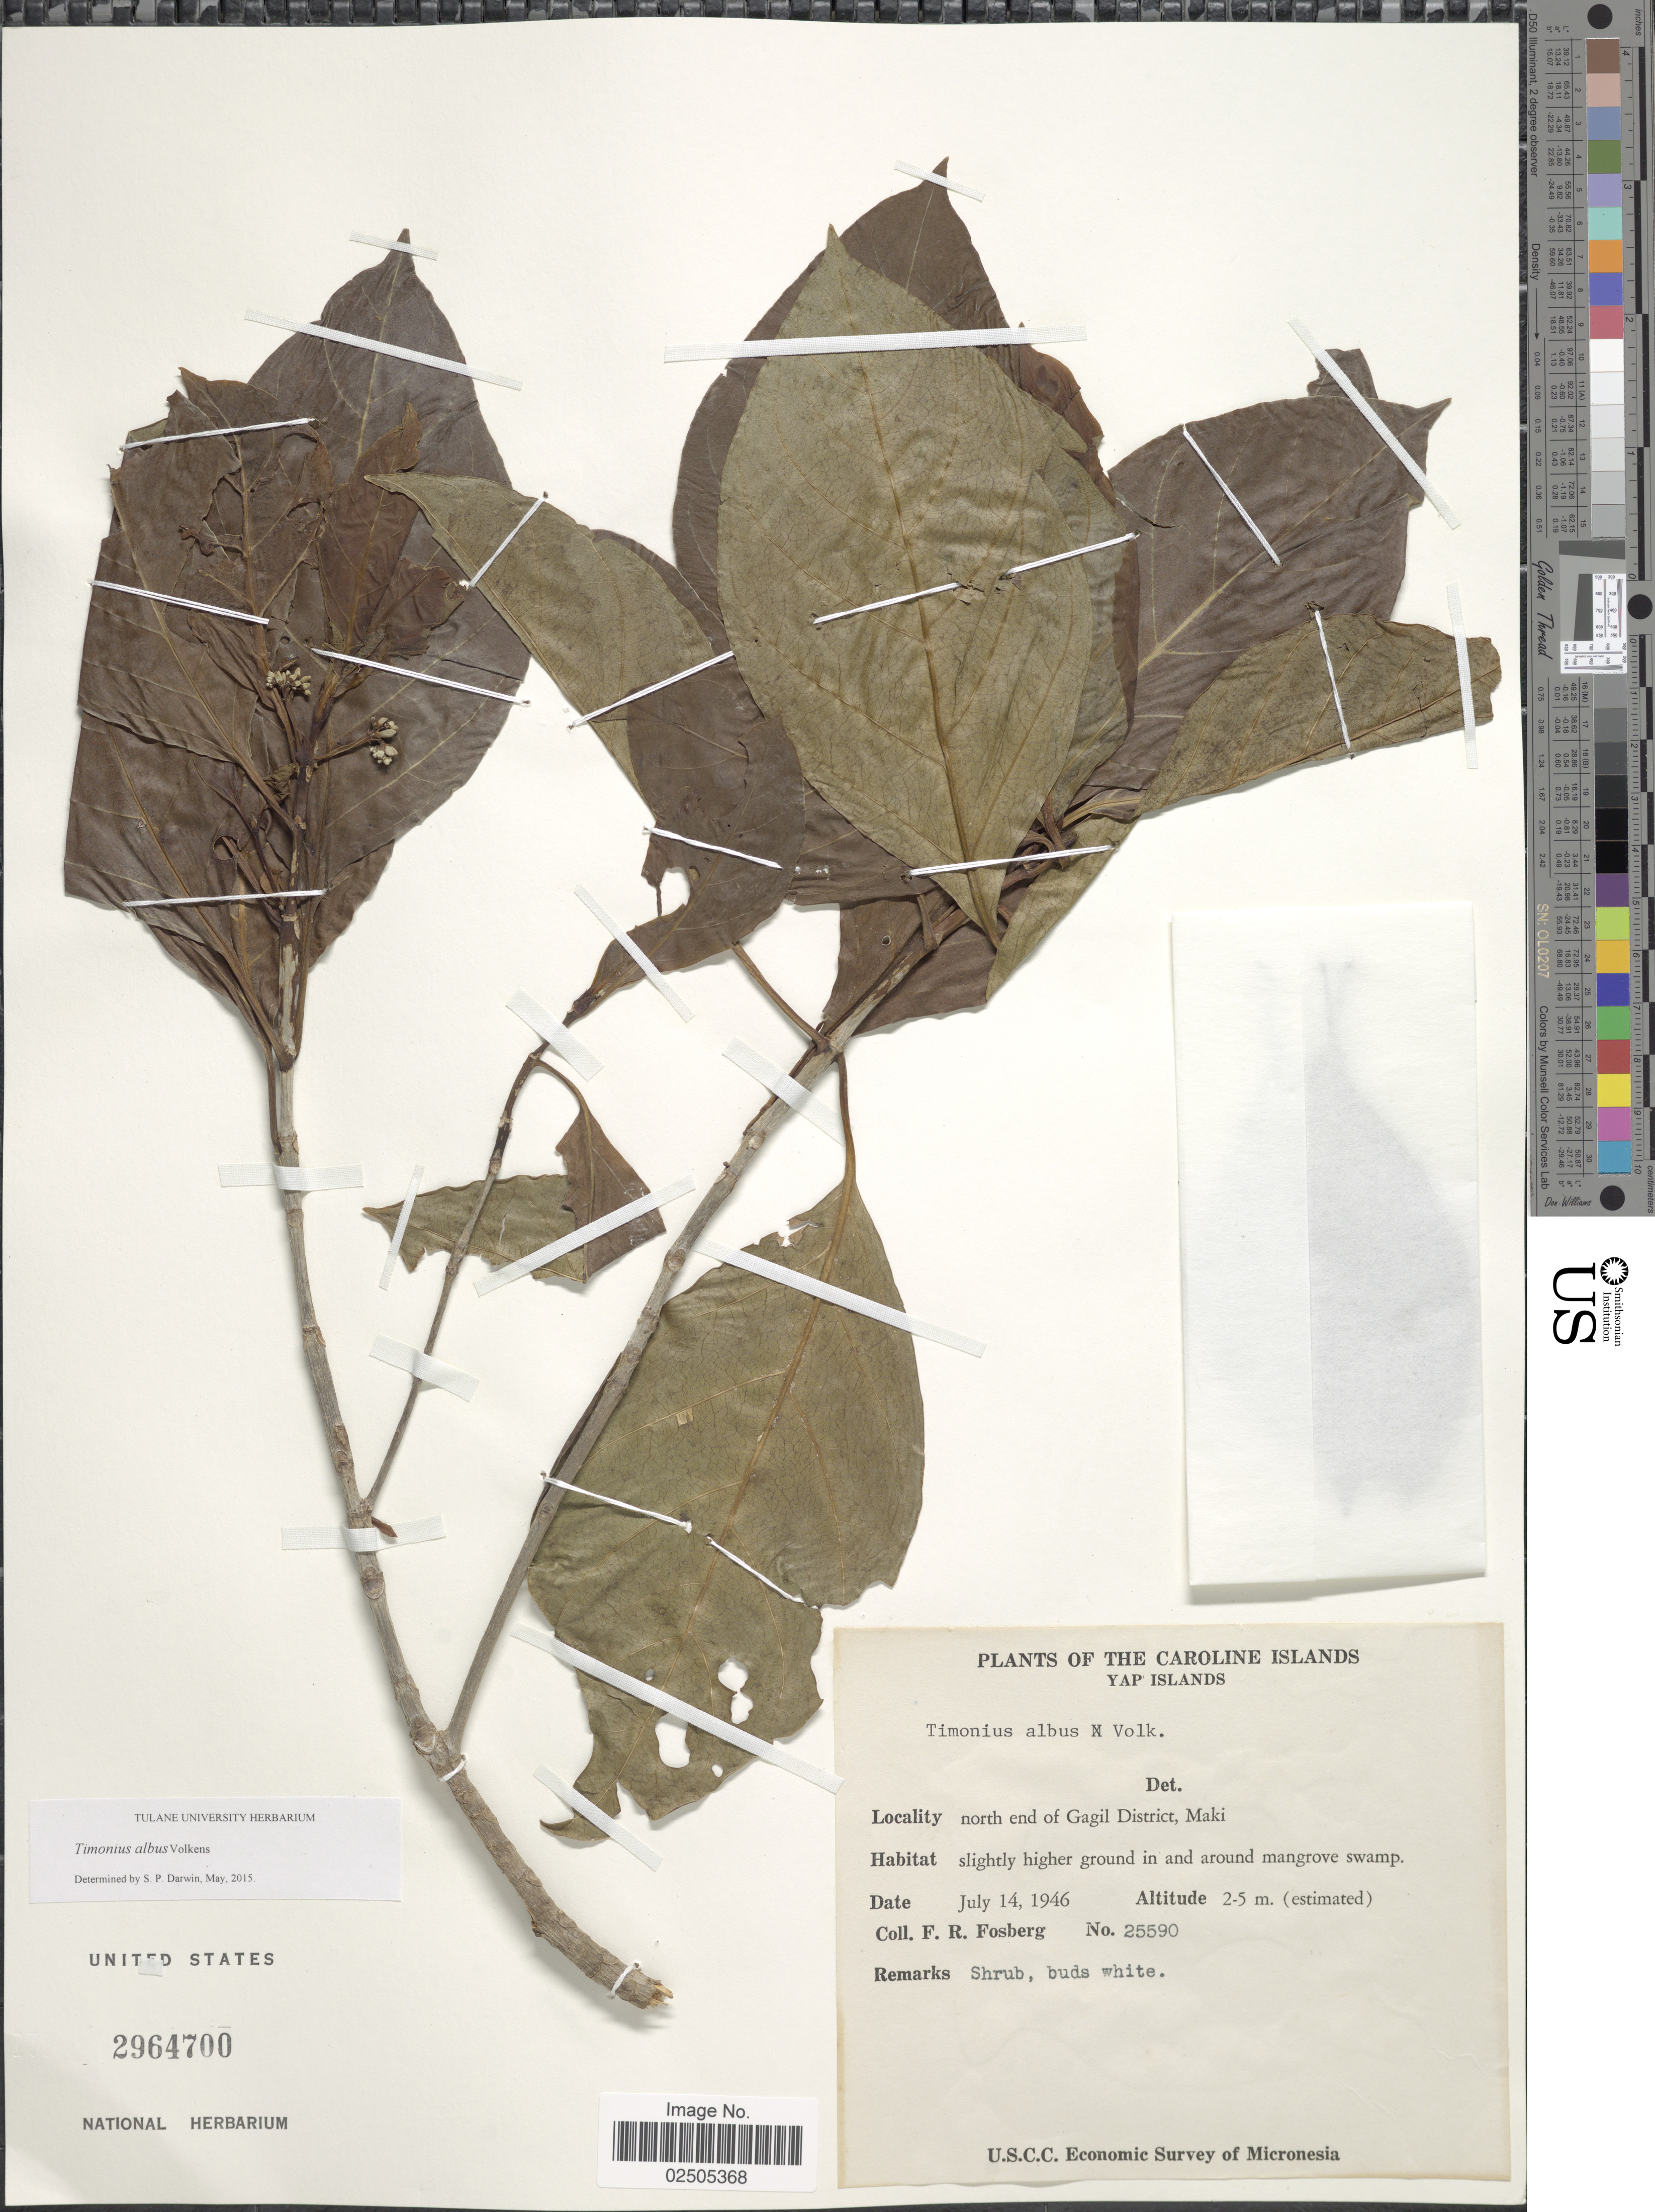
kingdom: Plantae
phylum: Tracheophyta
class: Magnoliopsida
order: Gentianales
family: Rubiaceae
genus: Timonius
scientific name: Timonius albus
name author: Volkens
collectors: F. R. Fosberg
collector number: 25590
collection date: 1946-07-14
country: Micronesia, Federated States of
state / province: Yap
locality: The Caroline Islands, Yap Islands, north end of Gagil District, Maki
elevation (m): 2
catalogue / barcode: US 2964700